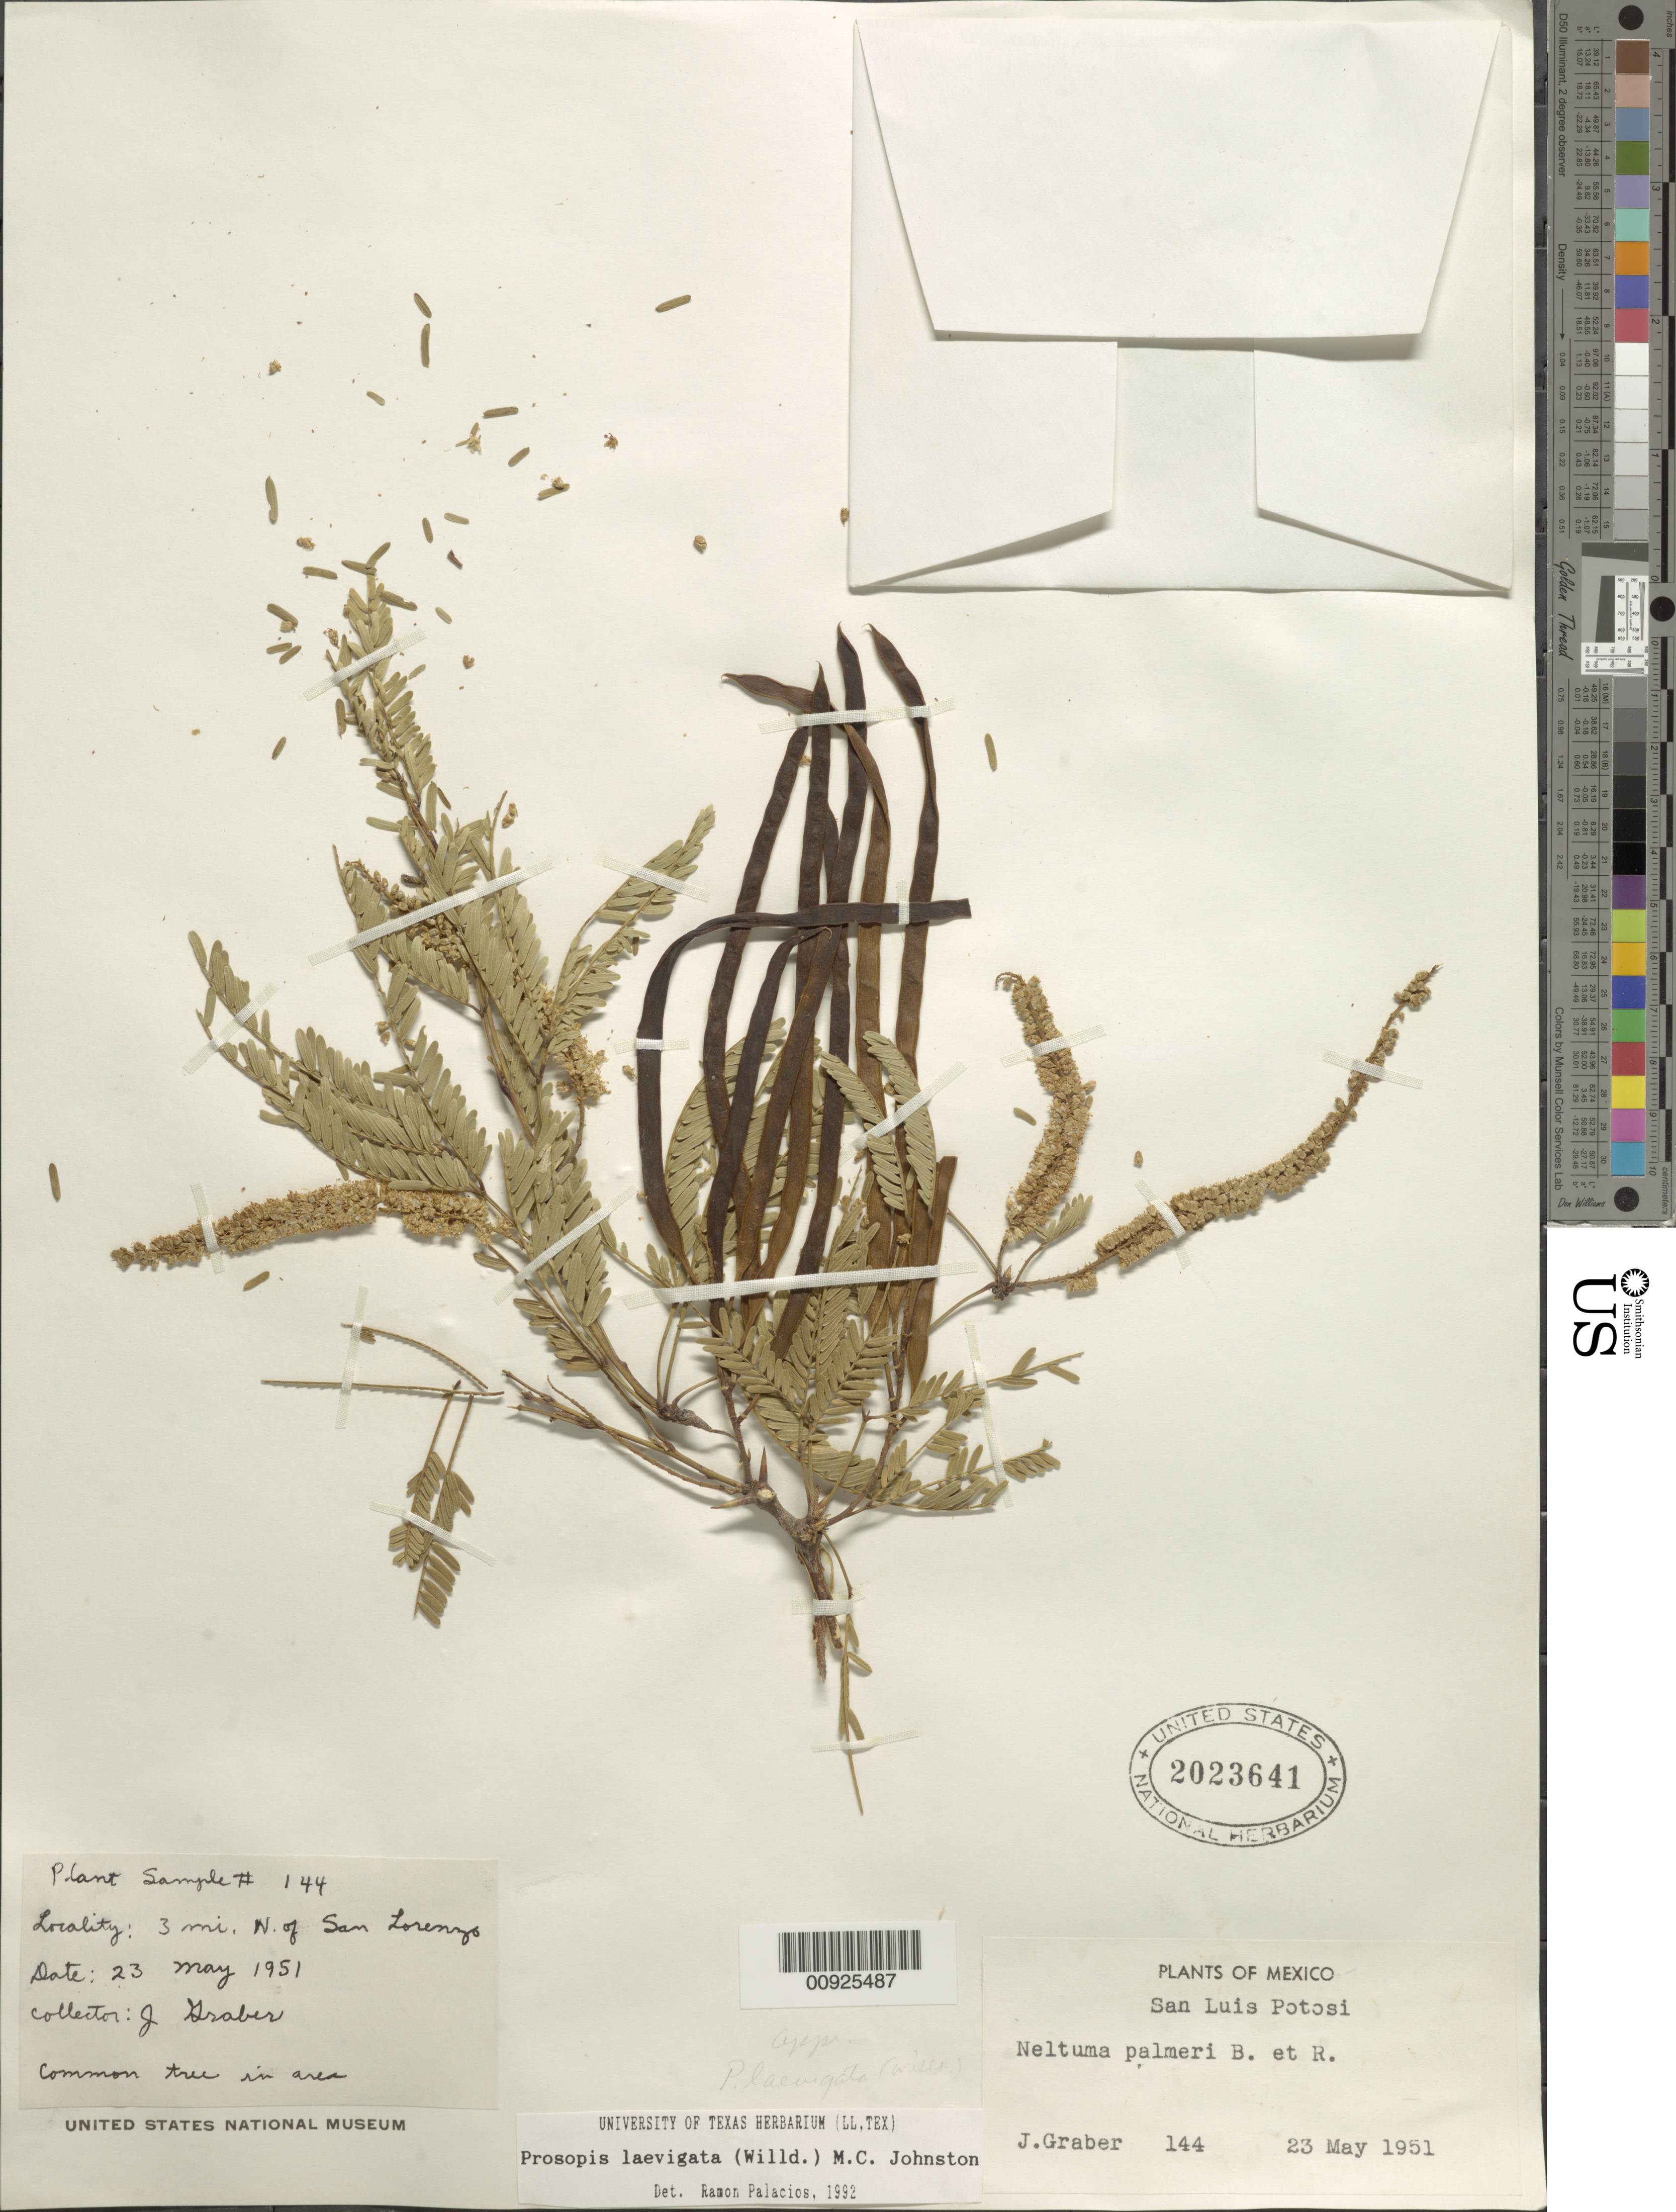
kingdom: Plantae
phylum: Tracheophyta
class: Magnoliopsida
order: Fabales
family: Fabaceae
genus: Neltuma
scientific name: Neltuma laevigata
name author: (Humb. & Bonpl. ex Willd.) Britton & Rose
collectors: J. Graber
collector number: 144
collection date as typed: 23 May 1951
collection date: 1951-05-23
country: Mexico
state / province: San Luis Potosí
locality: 3 mi. N of San Lorenzo, San Luis Potosí.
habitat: Common tree in area.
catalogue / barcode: US 2023641